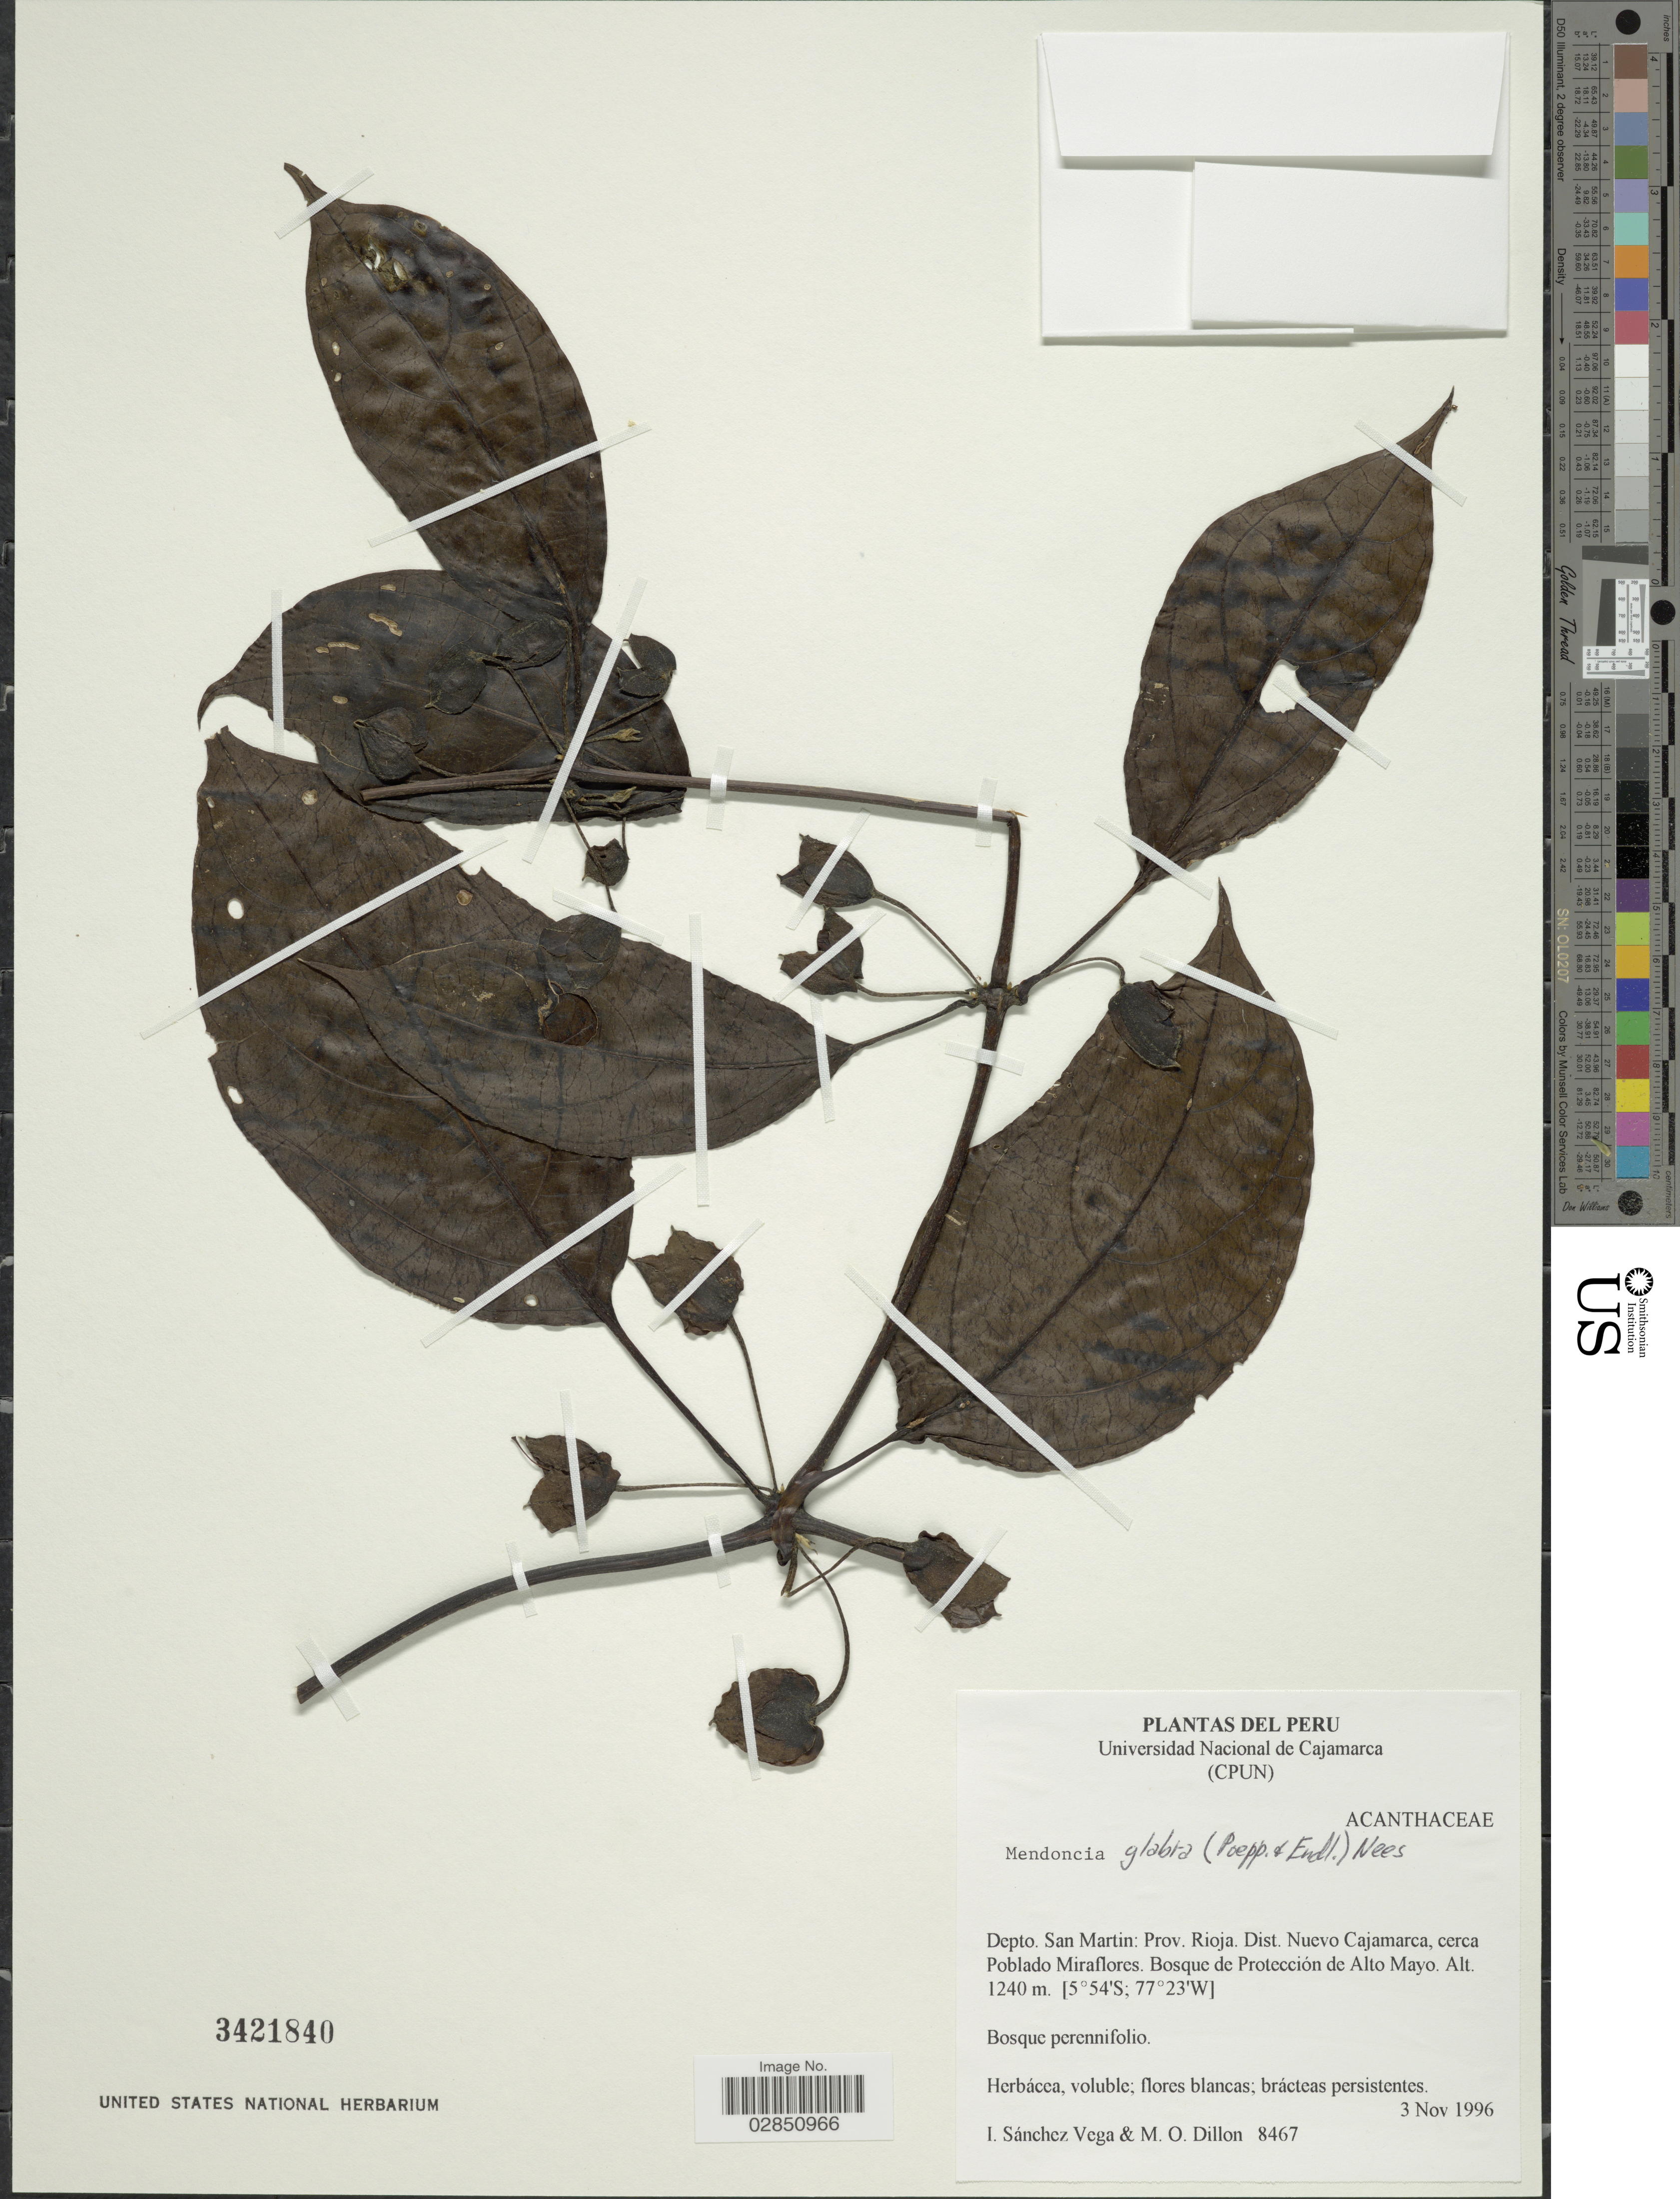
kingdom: Plantae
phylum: Tracheophyta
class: Magnoliopsida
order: Lamiales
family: Acanthaceae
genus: Mendoncia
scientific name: Mendoncia glabra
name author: (Poepp. & Endl.) Nees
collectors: I. Sánchez Vega & M. O. Dillon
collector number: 8467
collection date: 1996-11-03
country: Peru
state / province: San Martín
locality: Depto. San Martin, Prov. Rioja, Dist. Nuevo Cajamarca, cerca Poblado Miraflores, Bosque de Protección de Alto Mayo.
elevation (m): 1240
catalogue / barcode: US 3421840